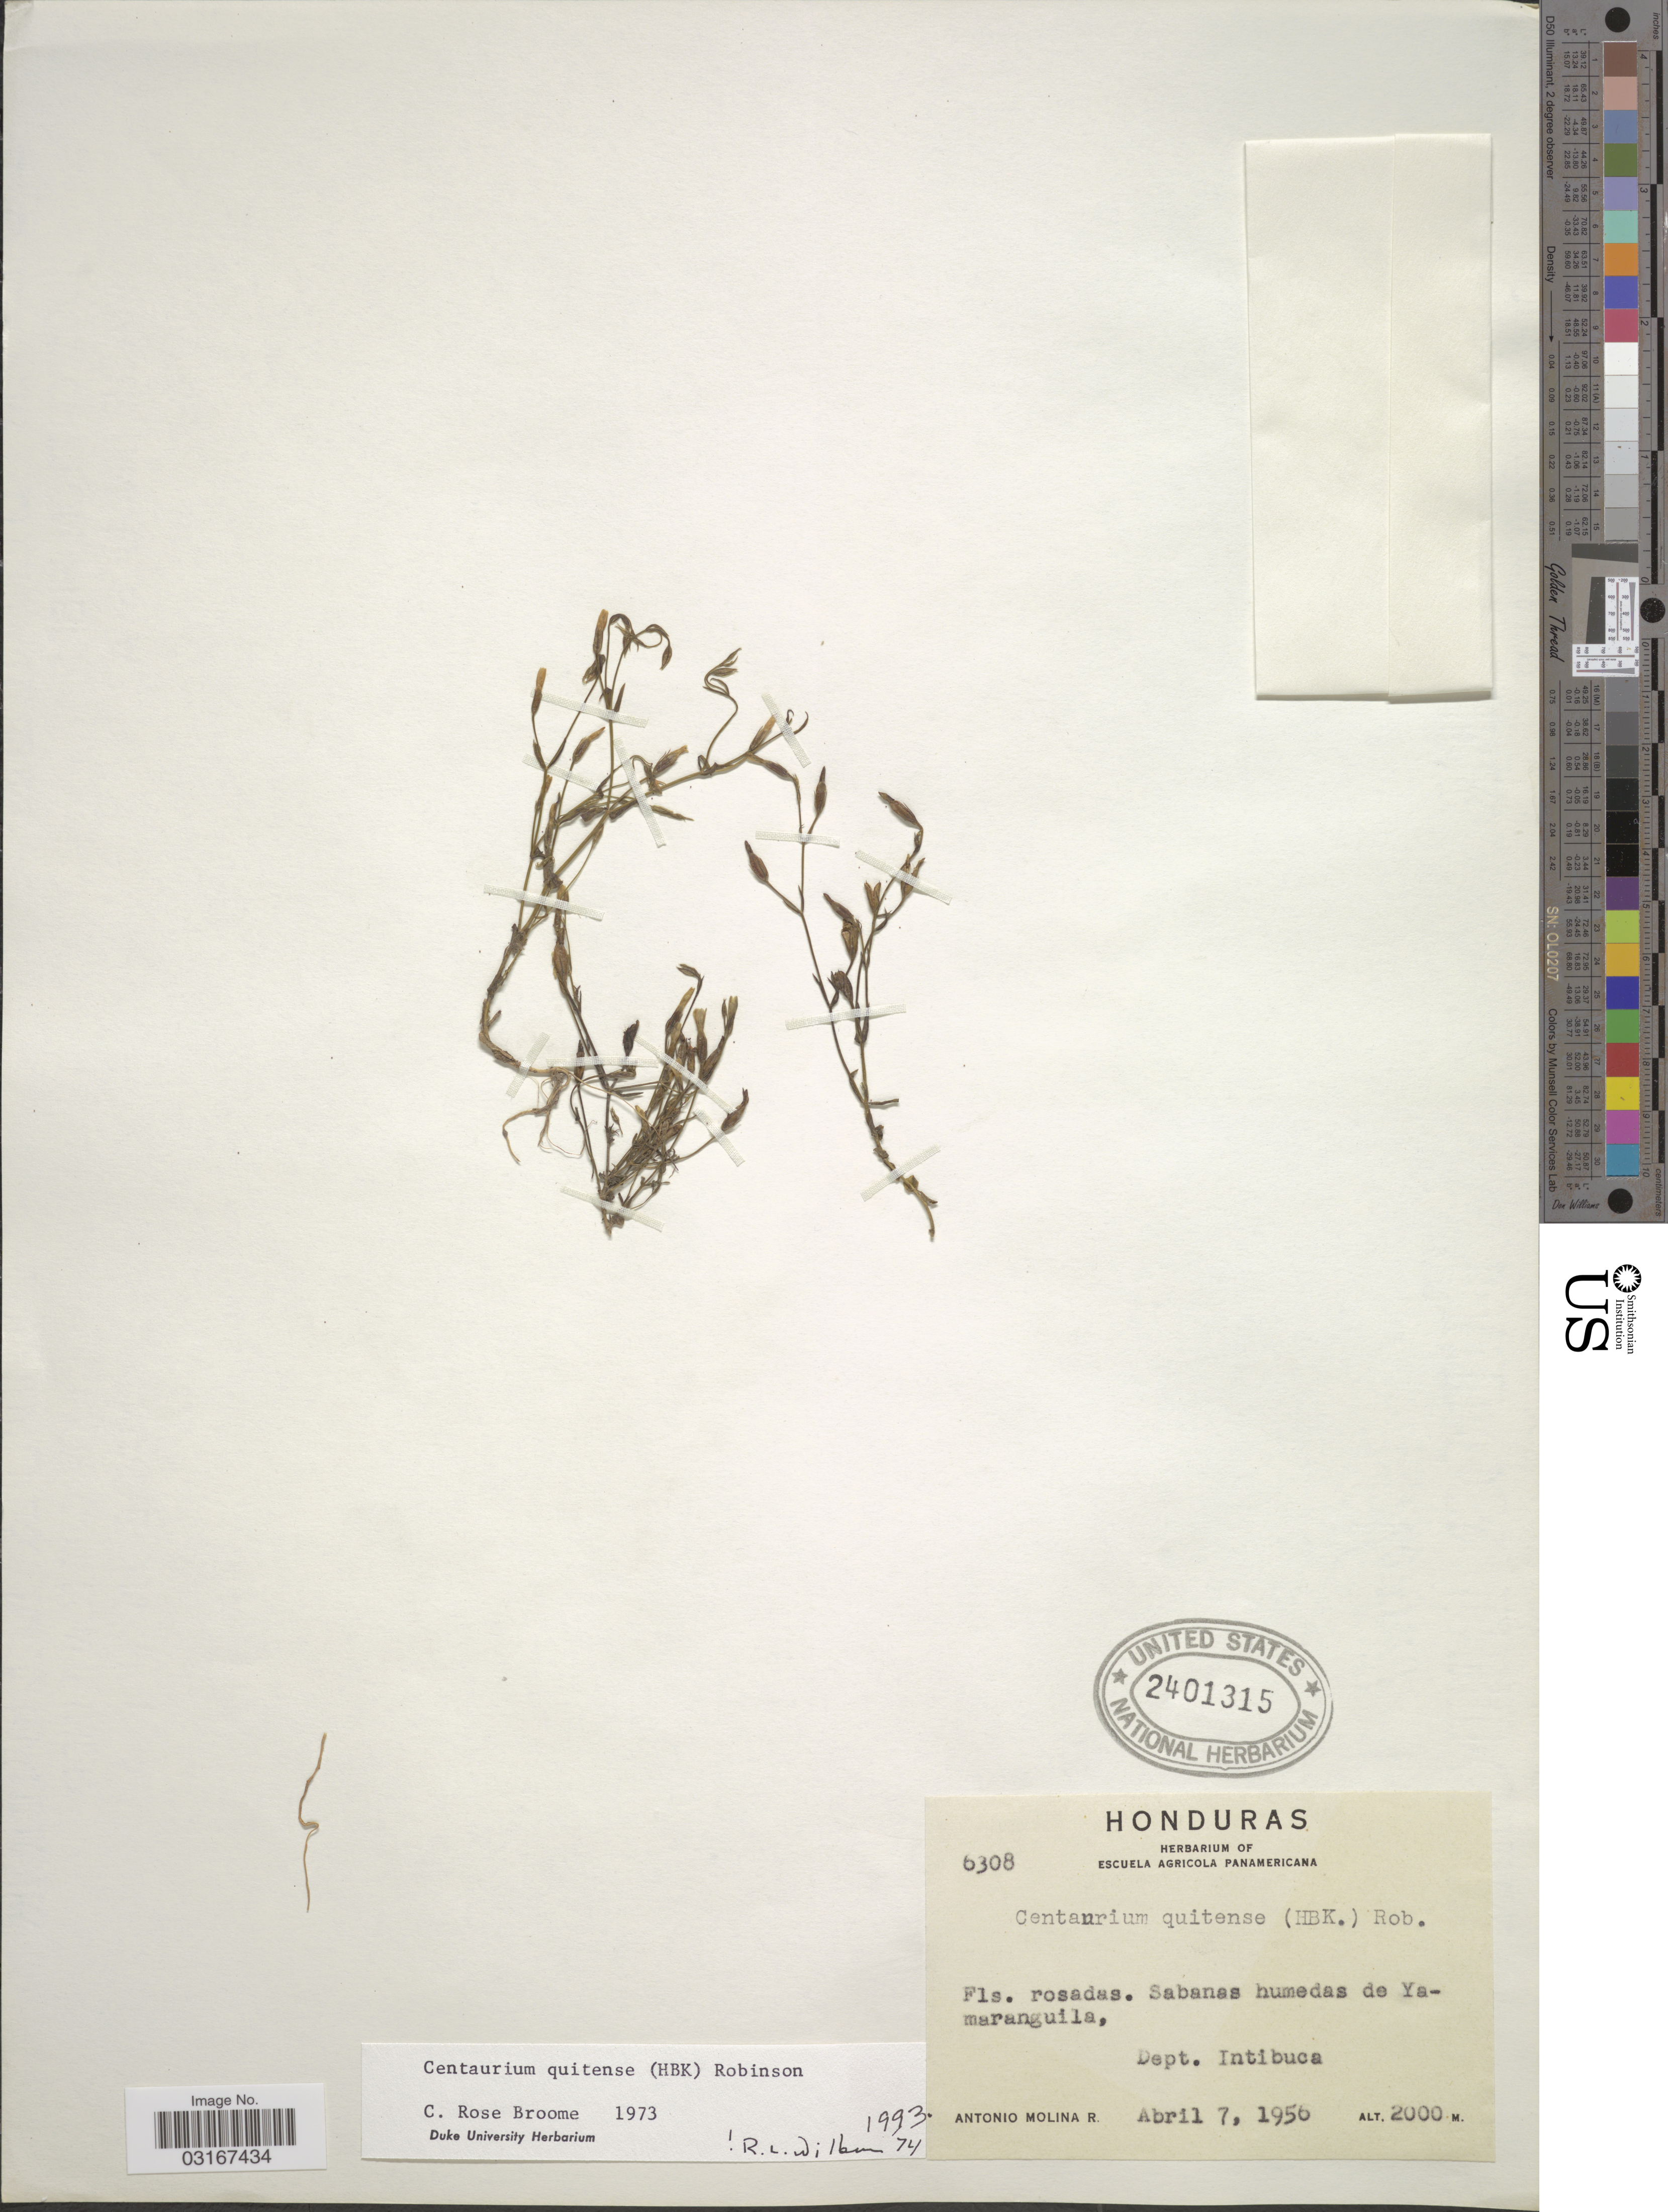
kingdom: Plantae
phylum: Tracheophyta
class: Magnoliopsida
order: Gentianales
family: Gentianaceae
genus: Centaurium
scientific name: Centaurium quitense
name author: (Kunth) B.L. Rob.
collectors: A. Molina R.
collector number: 6308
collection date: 1956-04-07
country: Honduras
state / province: Intibuca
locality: Sabanas humedas de Yamaranguila, Dept. Intibuca.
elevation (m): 2000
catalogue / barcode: US 2401315